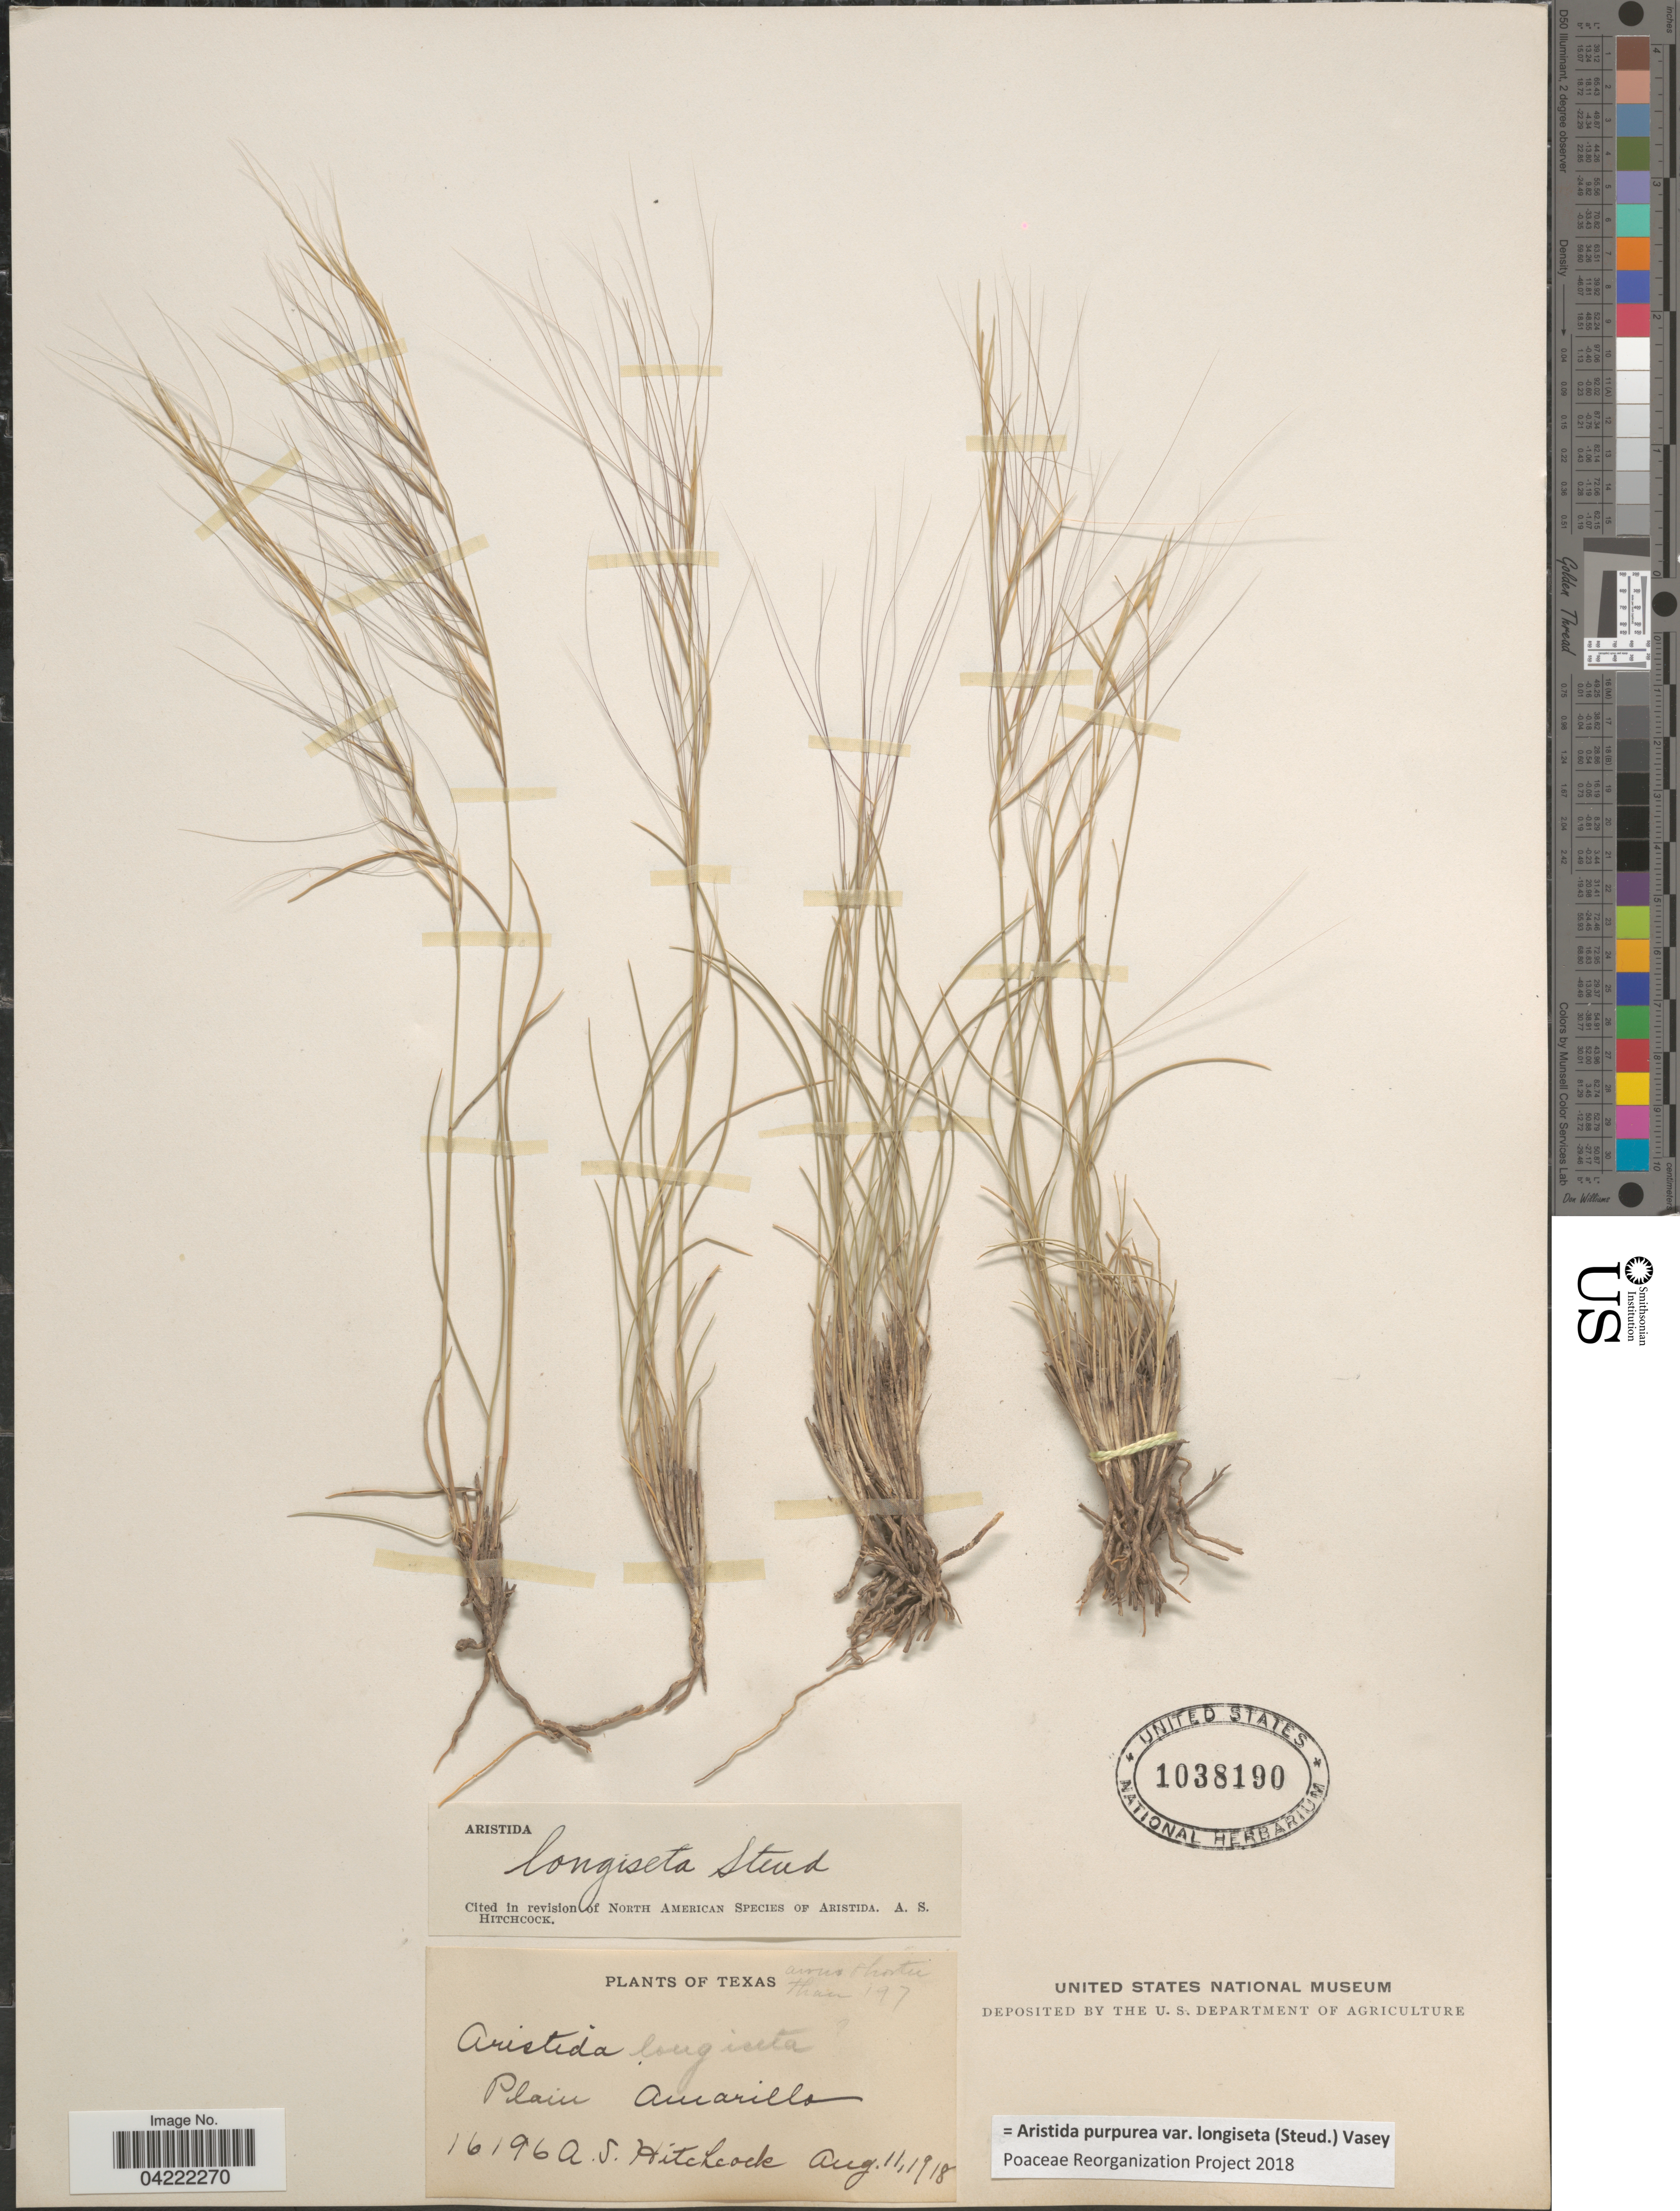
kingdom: Plantae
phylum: Tracheophyta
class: Liliopsida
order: Poales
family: Poaceae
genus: Aristida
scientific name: Aristida purpurea var. longiseta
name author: (Steud.) Vasey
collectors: A. S. Hitchcock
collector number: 16196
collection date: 1918-08-11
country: United States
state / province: Texas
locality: Plain Amarillo.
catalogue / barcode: US 1038190